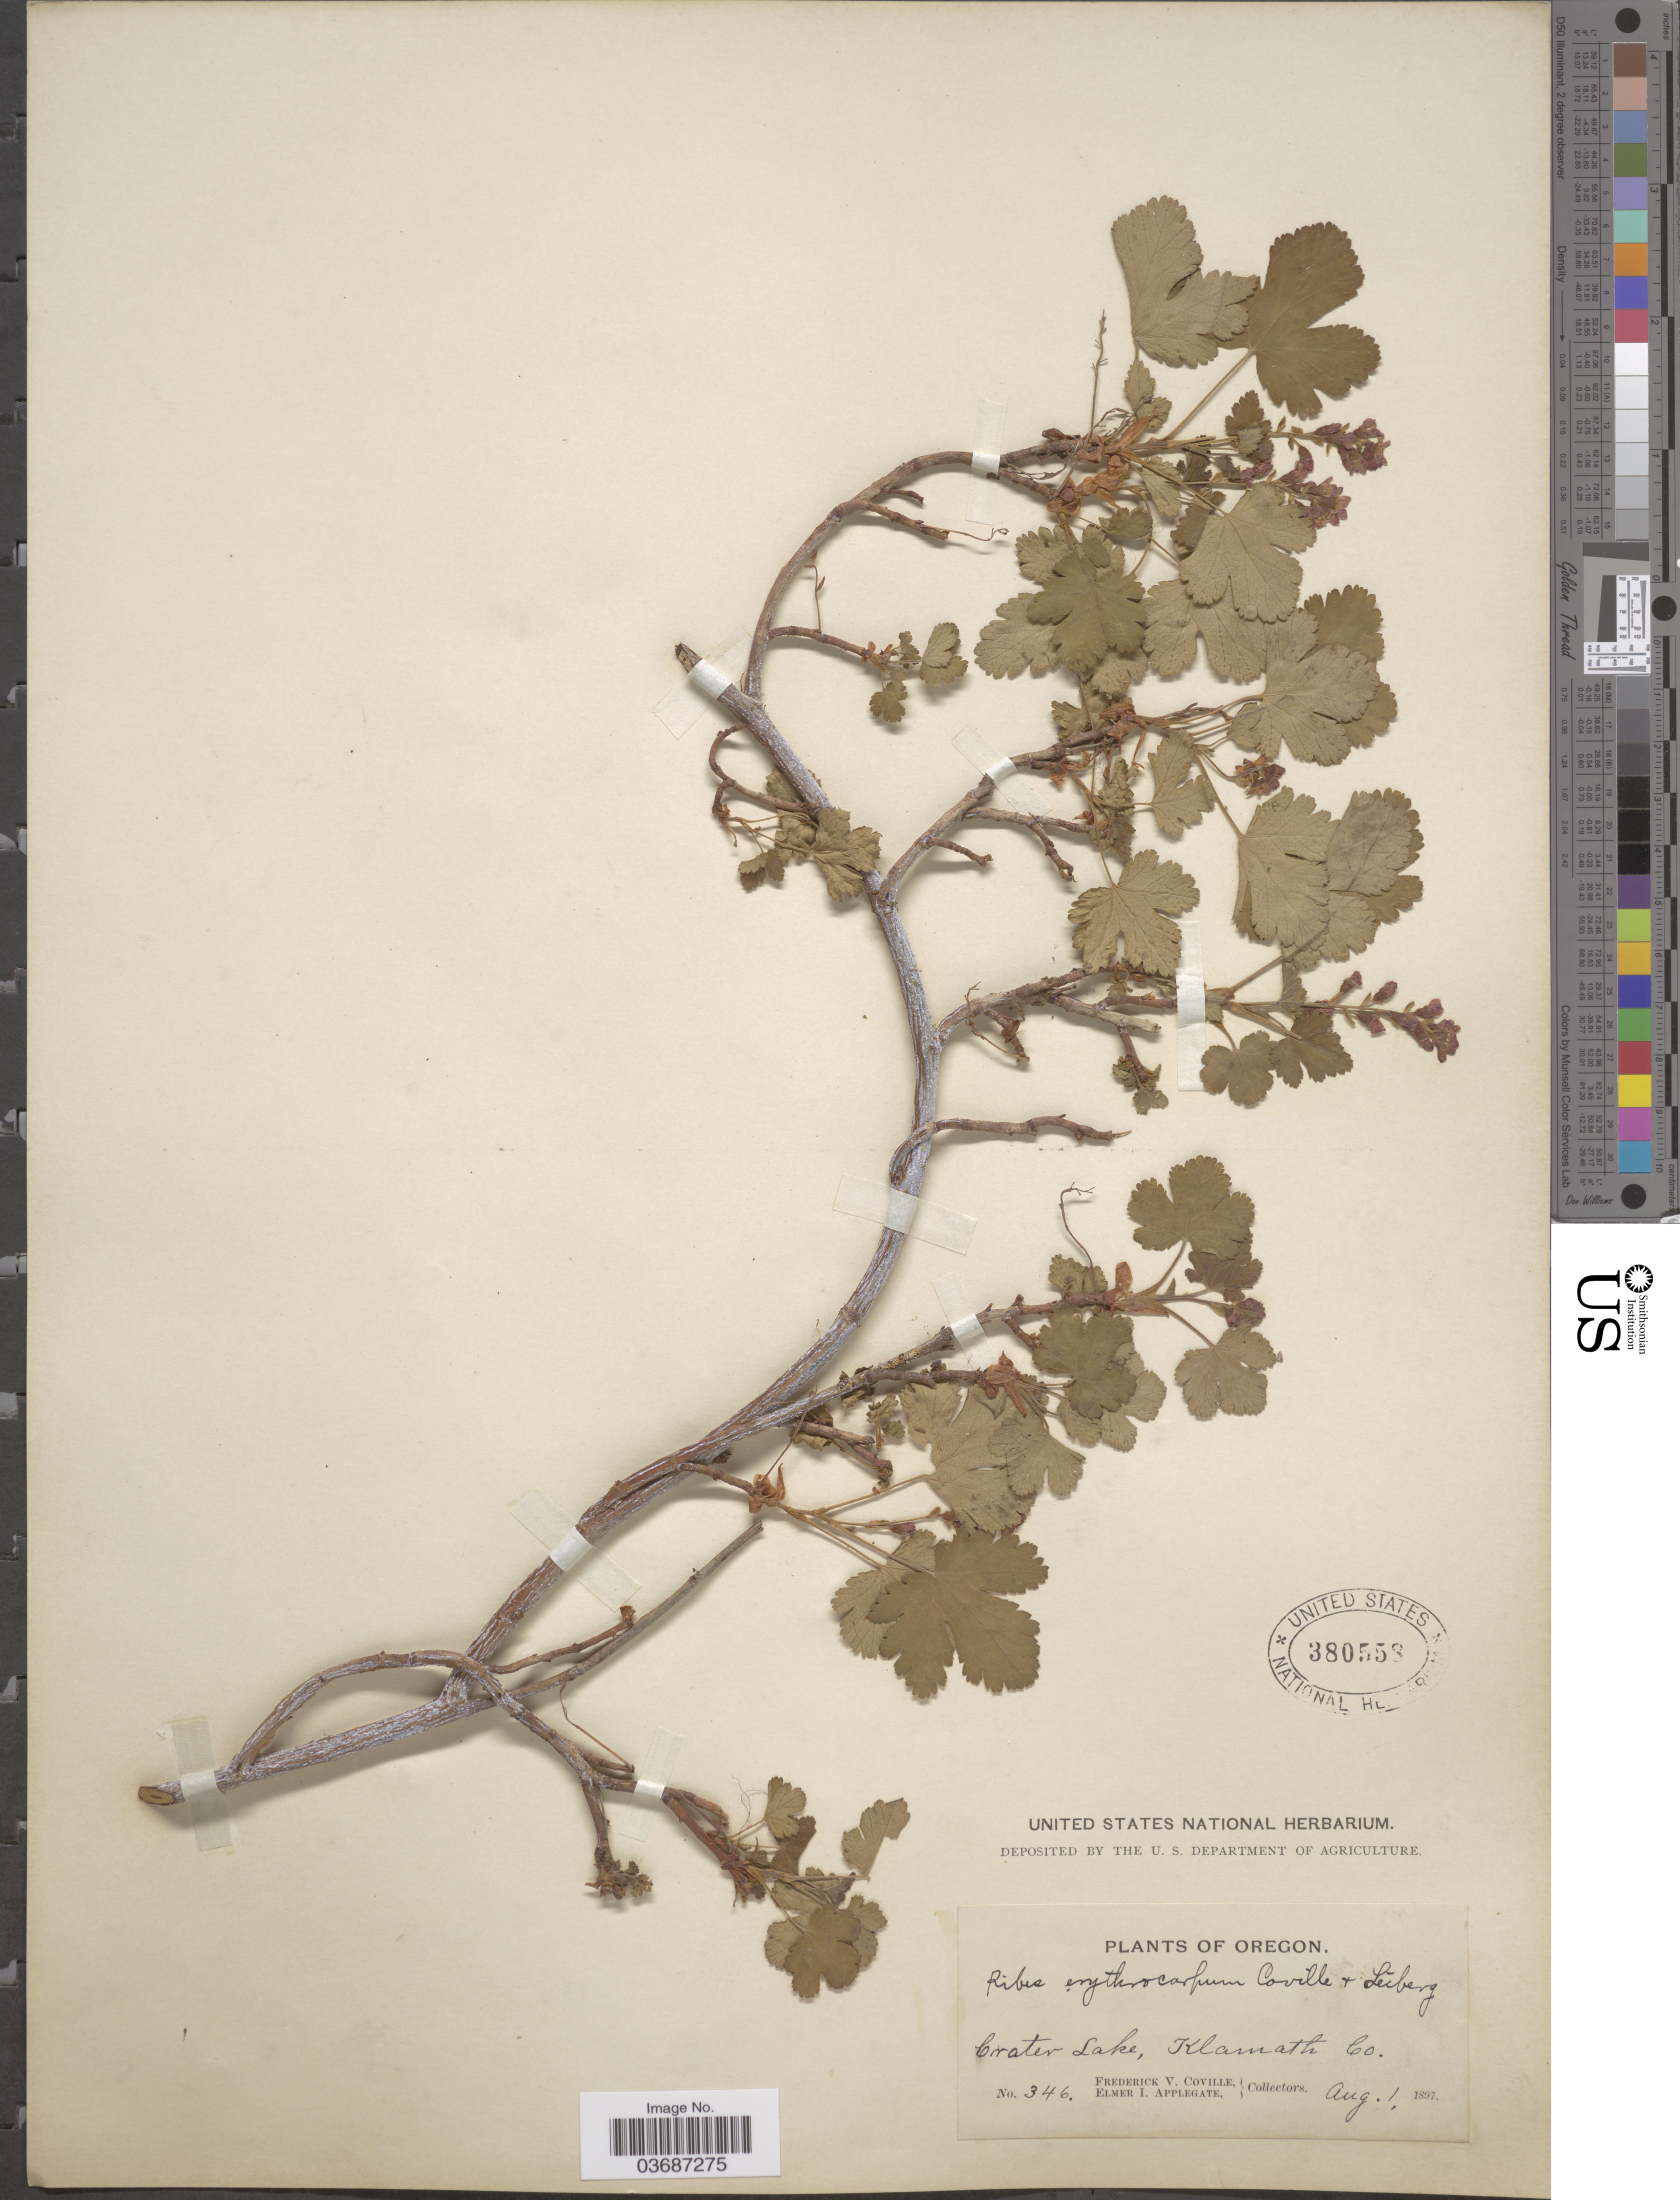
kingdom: Plantae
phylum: Tracheophyta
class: Magnoliopsida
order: Saxifragales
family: Grossulariaceae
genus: Ribes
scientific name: Ribes erythrocarpum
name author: Coville & Leiberg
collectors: F. V. Coville & E. I. Applegate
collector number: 346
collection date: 1897-08-01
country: United States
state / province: Oregon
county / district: Klamath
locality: Crater Lake, Klamath Co.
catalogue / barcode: US 380558